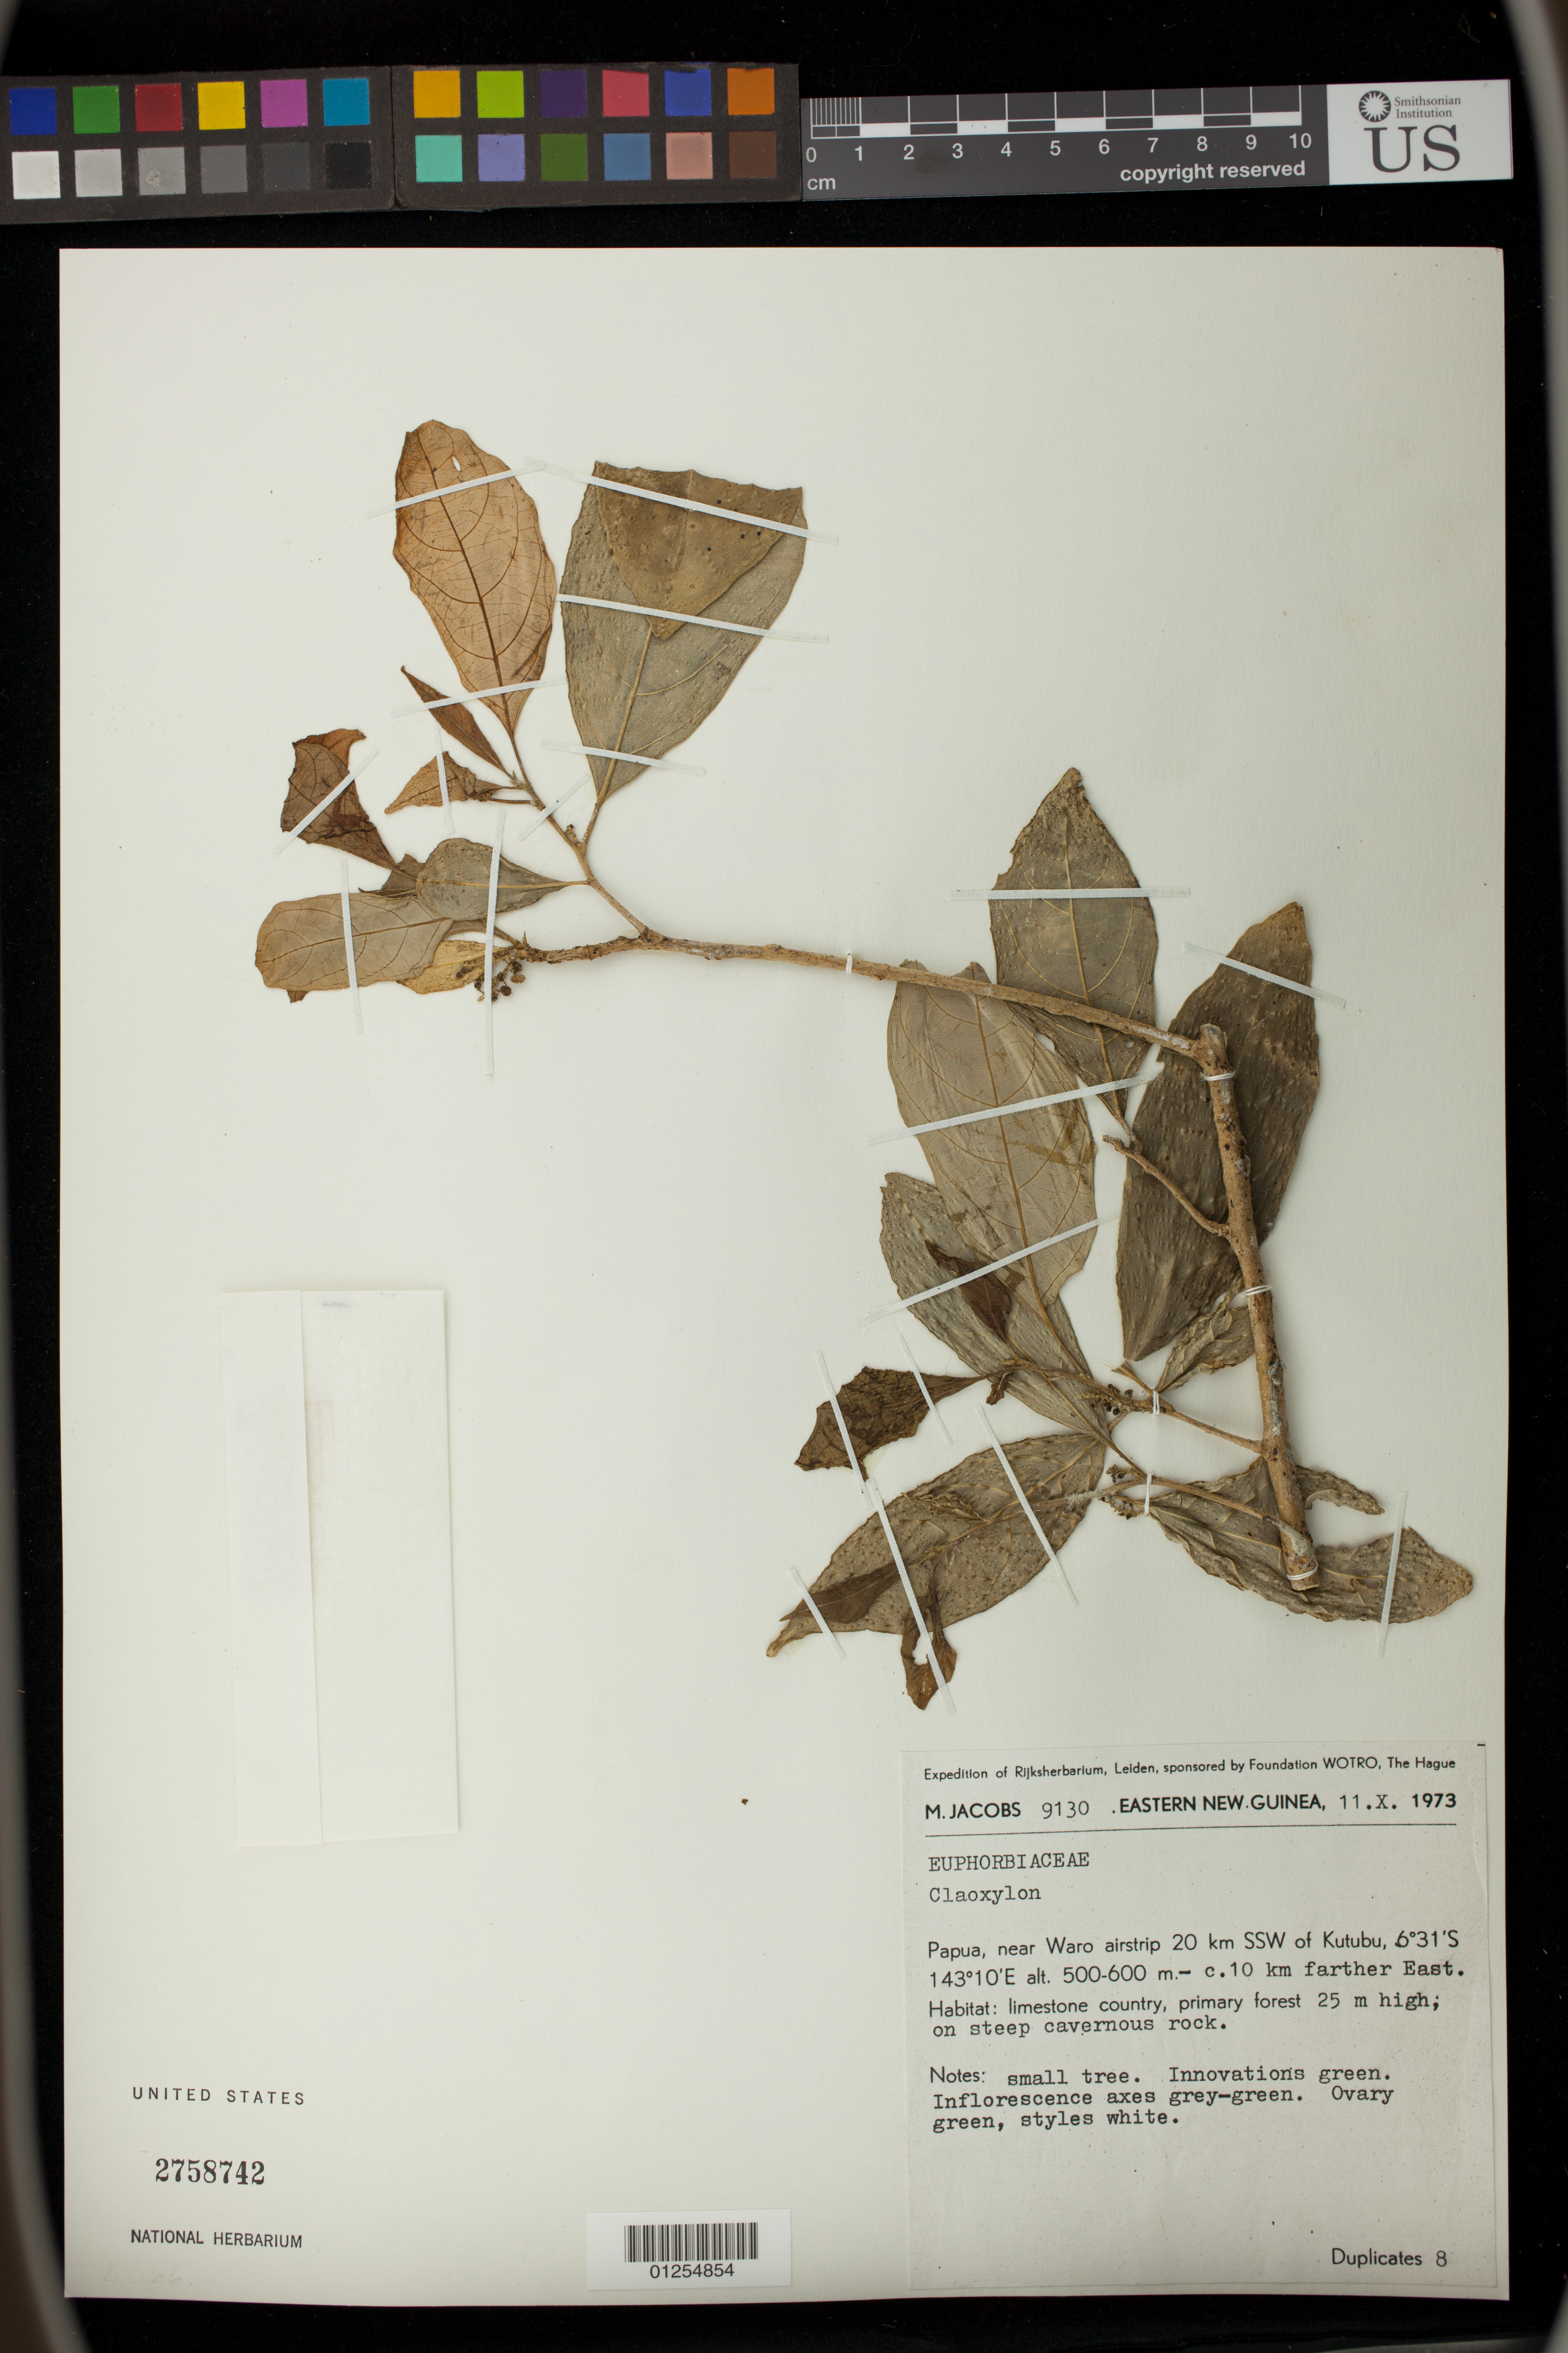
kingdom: Plantae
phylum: Tracheophyta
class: Magnoliopsida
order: Malpighiales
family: Euphorbiaceae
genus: Claoxylon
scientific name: Claoxylon sp.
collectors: M. Jacobs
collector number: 9130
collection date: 1973-10-11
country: Papua New Guinea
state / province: Southern Highlands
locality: Papua, near Waro airstrip 20 km SSW of Kutubu c. 10 km farther East.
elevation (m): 500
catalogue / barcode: US 2758742